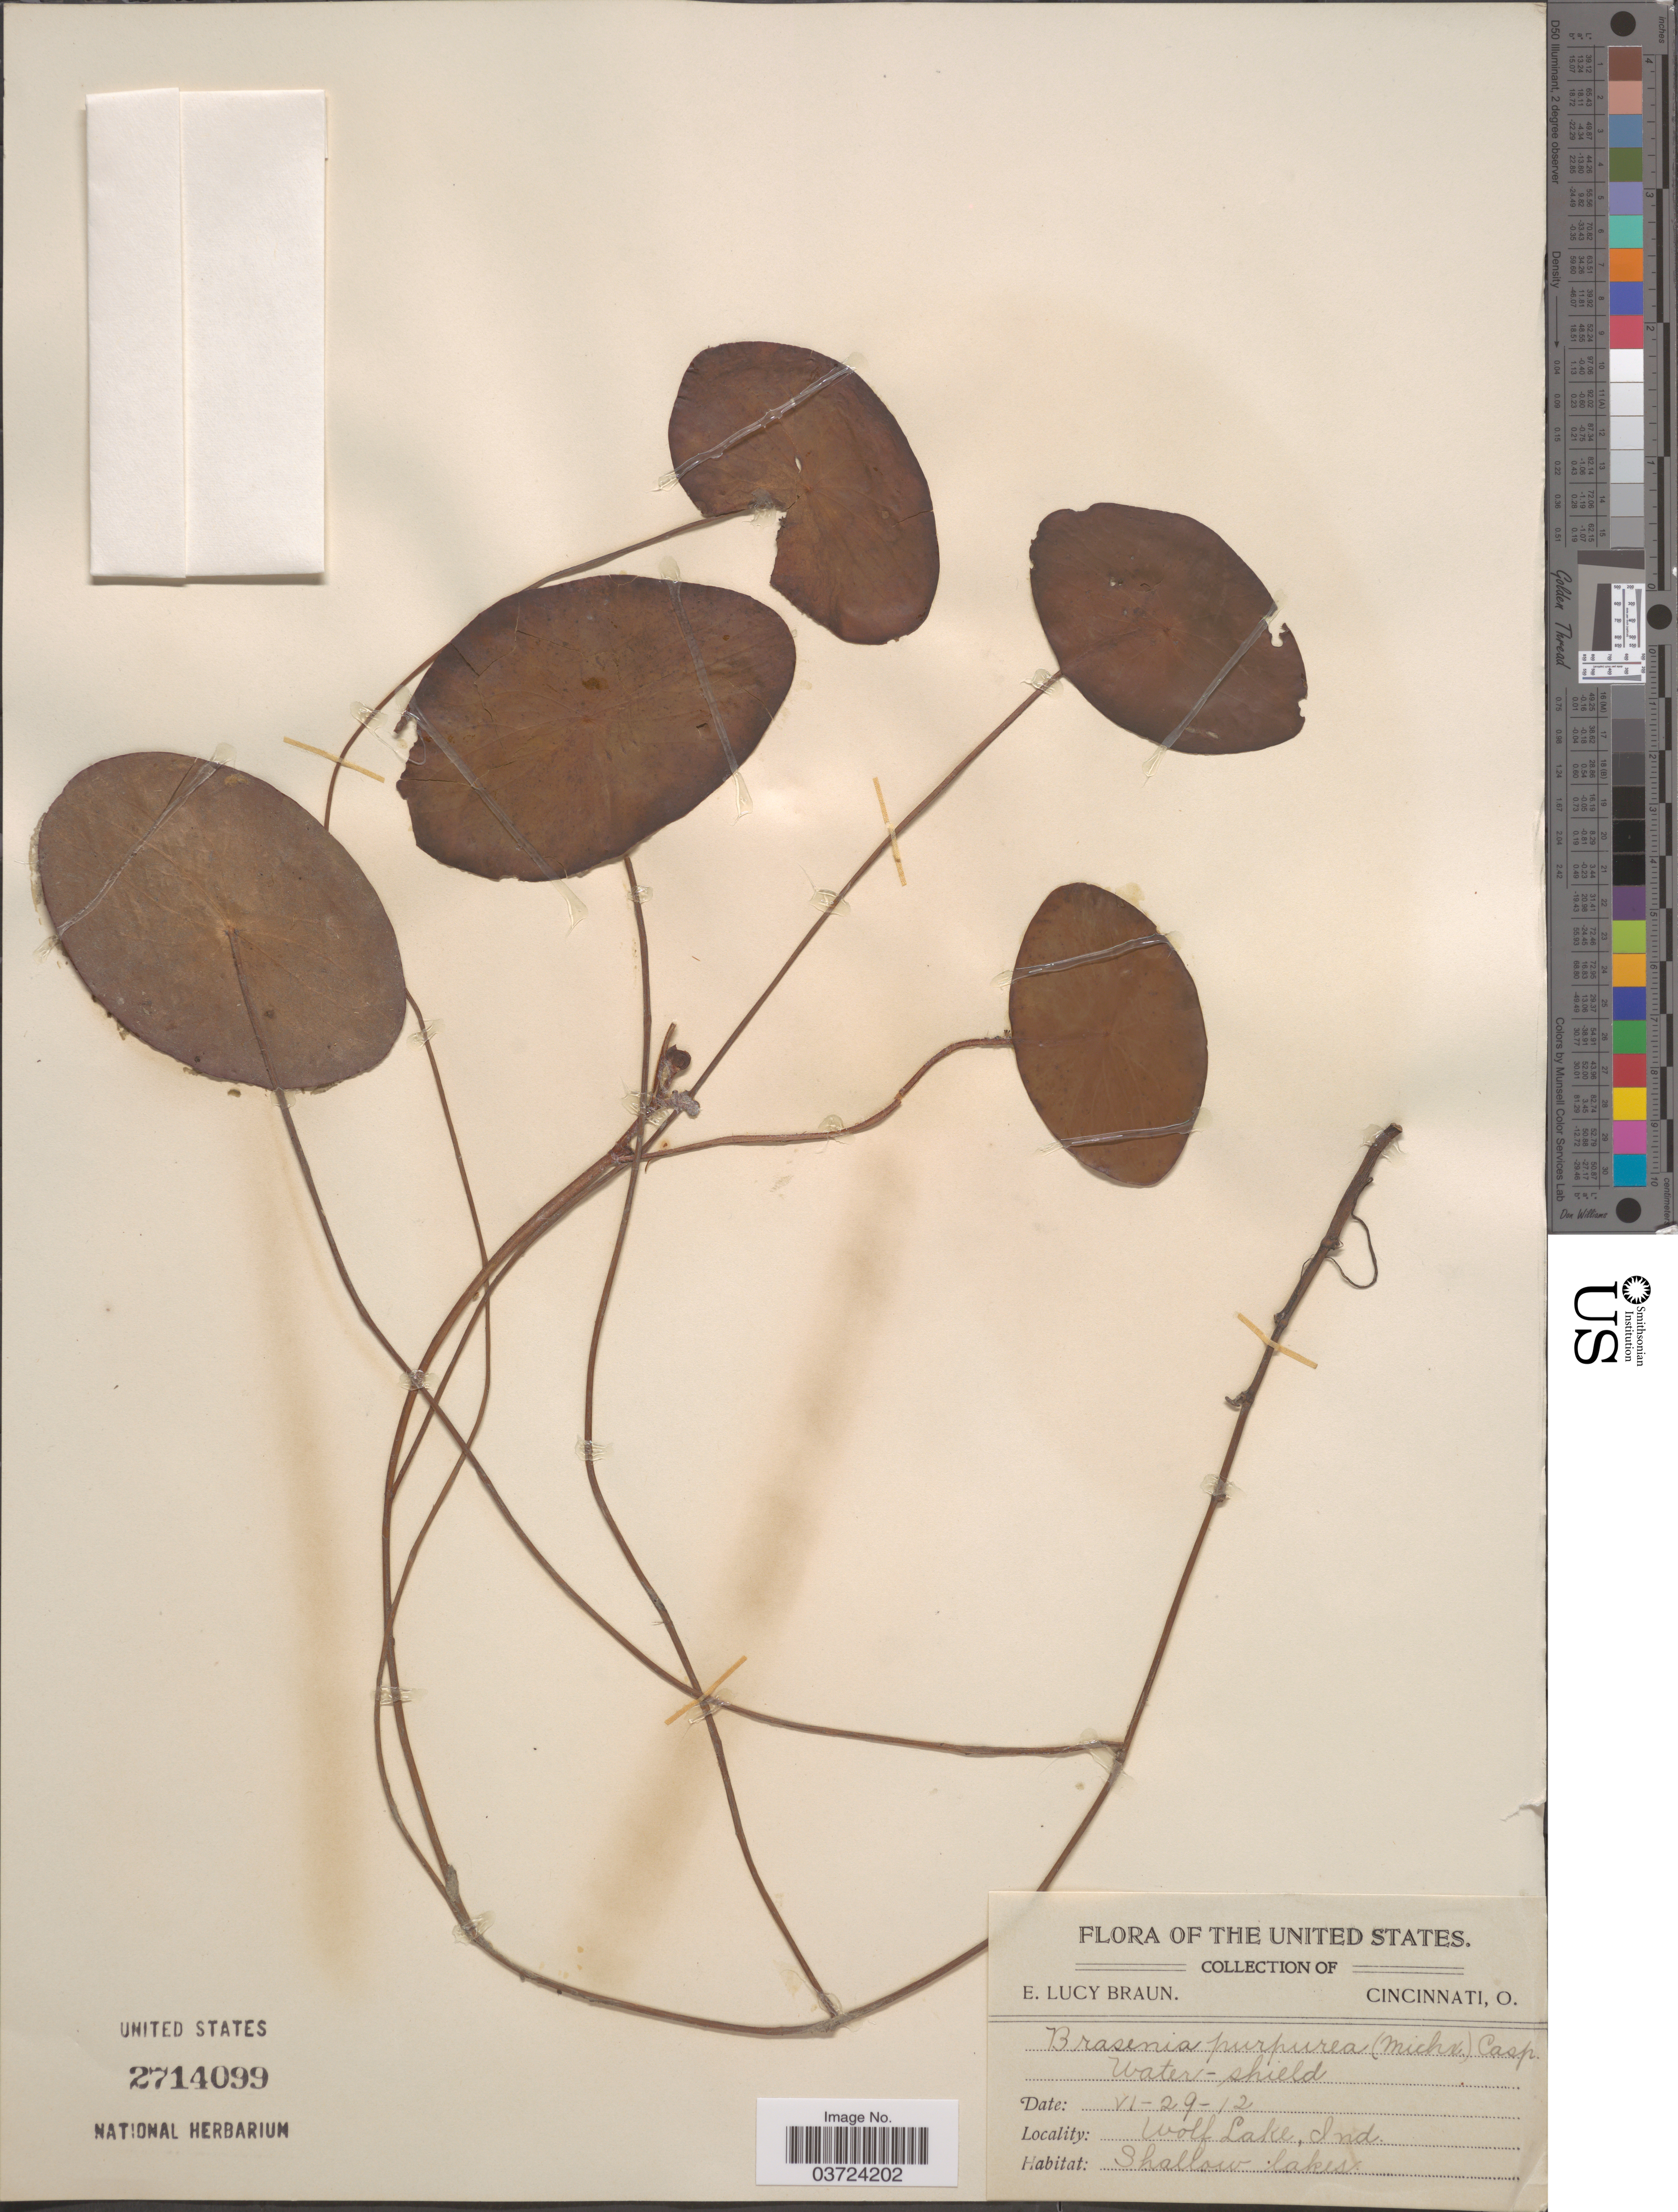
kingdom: Plantae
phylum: Tracheophyta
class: Magnoliopsida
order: Nymphaeales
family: Cabombaceae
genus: Brasenia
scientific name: Brasenia schreberi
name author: J.F. Gmel.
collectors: E. L. Braun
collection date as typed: Transcribed d/m/y: 29/6/12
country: United States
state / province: Indiana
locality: Wolf Lake.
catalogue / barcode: US 2714099